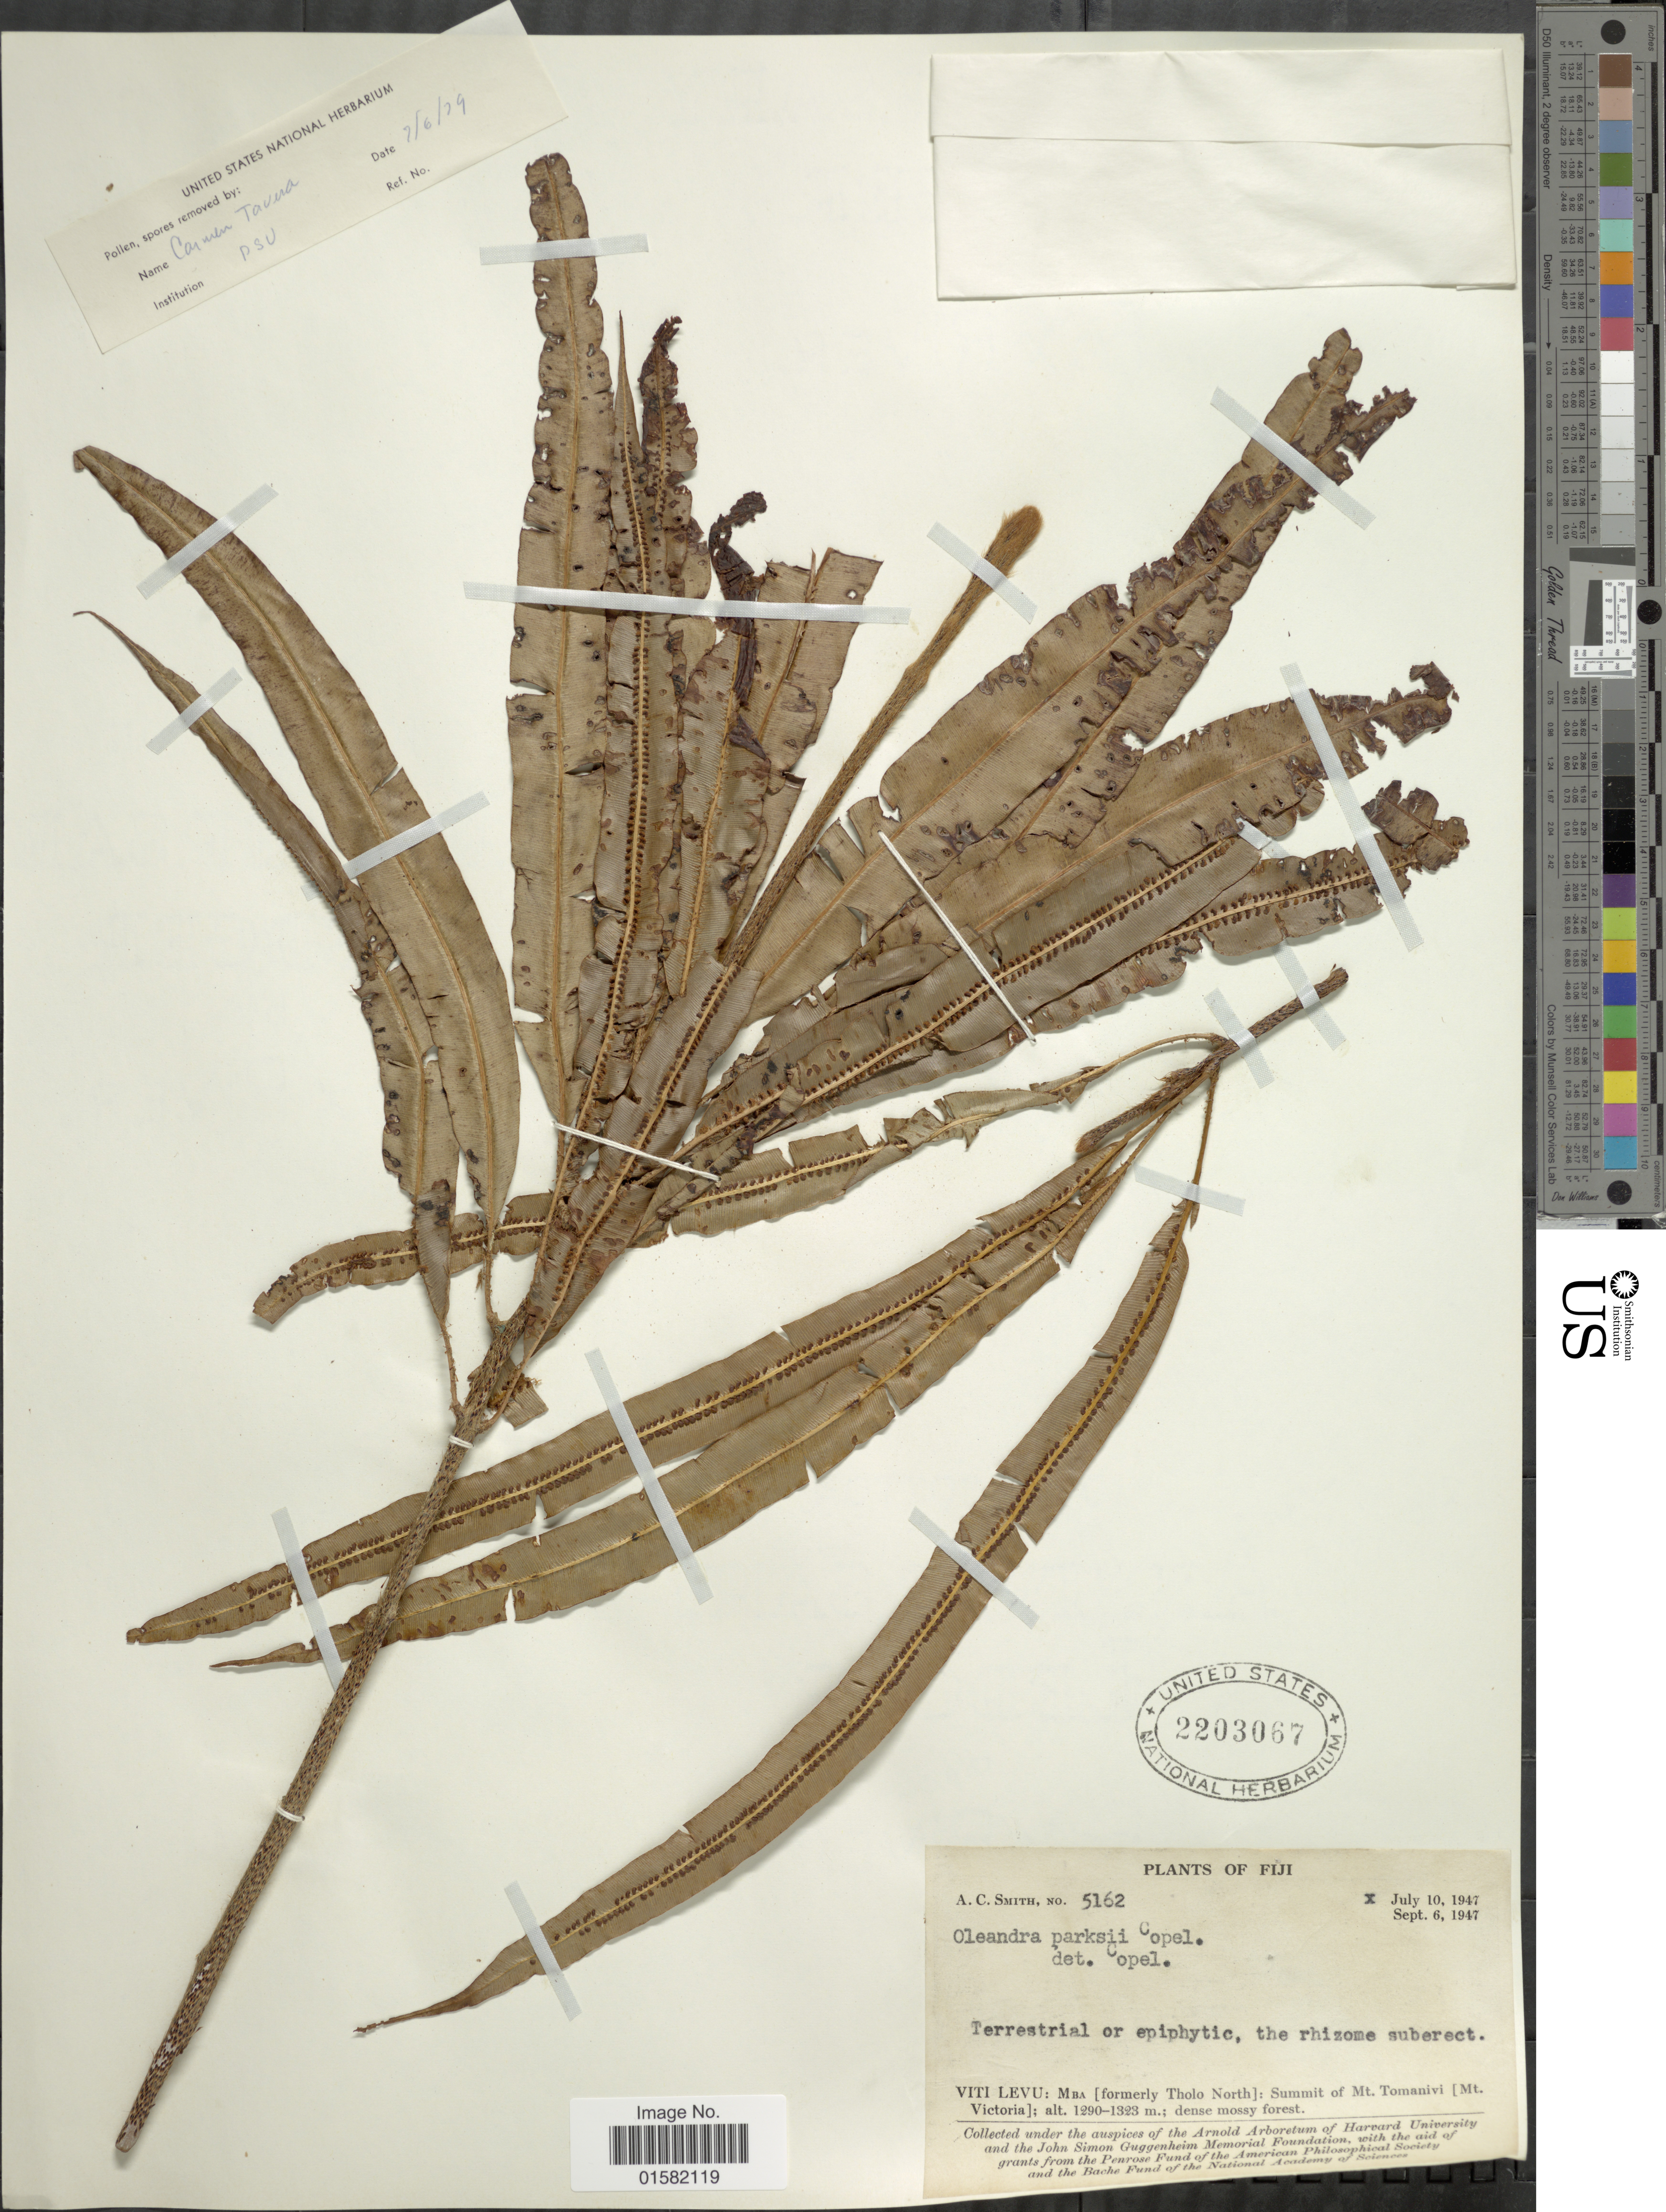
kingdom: Plantae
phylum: Tracheophyta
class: Polypodiopsida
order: Polypodiales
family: Oleandraceae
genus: Oleandra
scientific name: Oleandra parksii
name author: Copel.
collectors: A. C. Smith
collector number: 5162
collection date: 1947-07-10/1947-09-06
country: Fiji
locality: Fiji, Viti Levu: Mba (formely Tholo North): Summit of Mt. Tomanivi (Mt Victoria).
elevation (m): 1290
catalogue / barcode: US 2203067